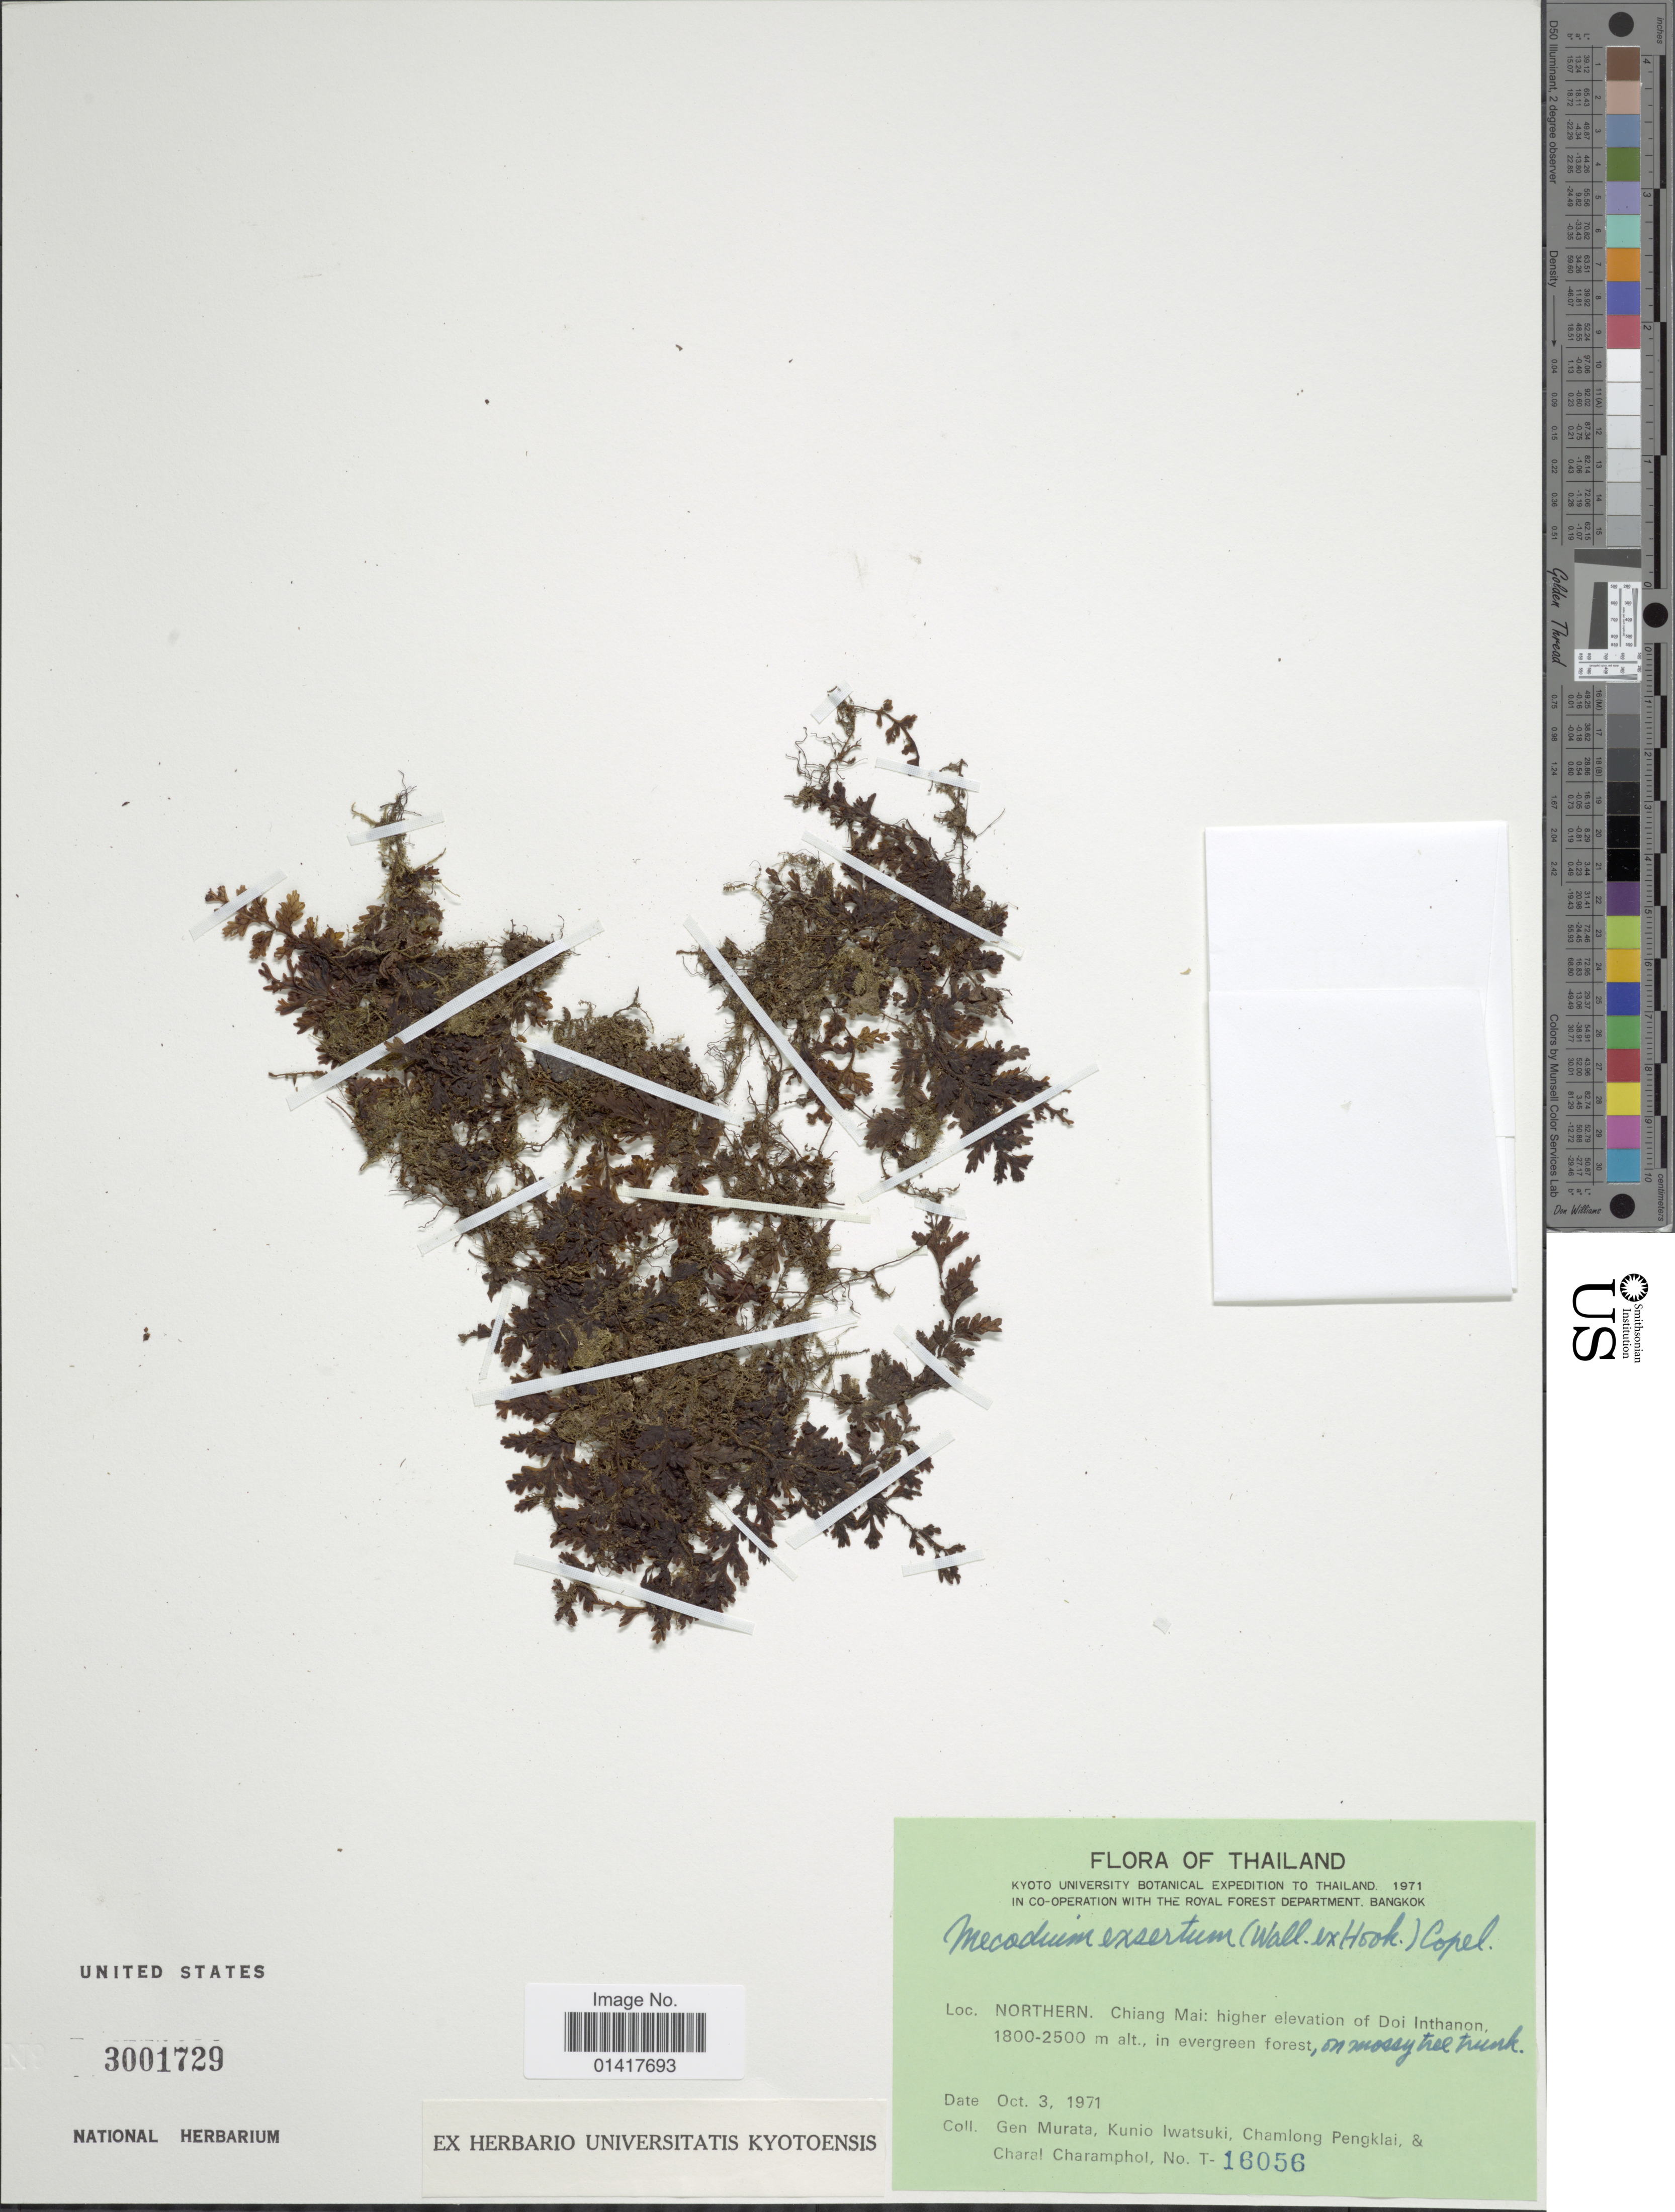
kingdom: Plantae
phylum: Tracheophyta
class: Polypodiopsida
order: Hymenophyllales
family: Hymenophyllaceae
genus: Hymenophyllum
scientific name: Hymenophyllum exsertum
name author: Wall. ex Hook.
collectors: G. Murata, K. Iwatsuki, C. Pengklai & C. Charamphol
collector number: T-16056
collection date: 1971-10-03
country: Thailand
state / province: Chiang Mai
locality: Northern. Chiangmai: higher elevation of Doi Inthanon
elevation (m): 1800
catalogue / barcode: US 3001729